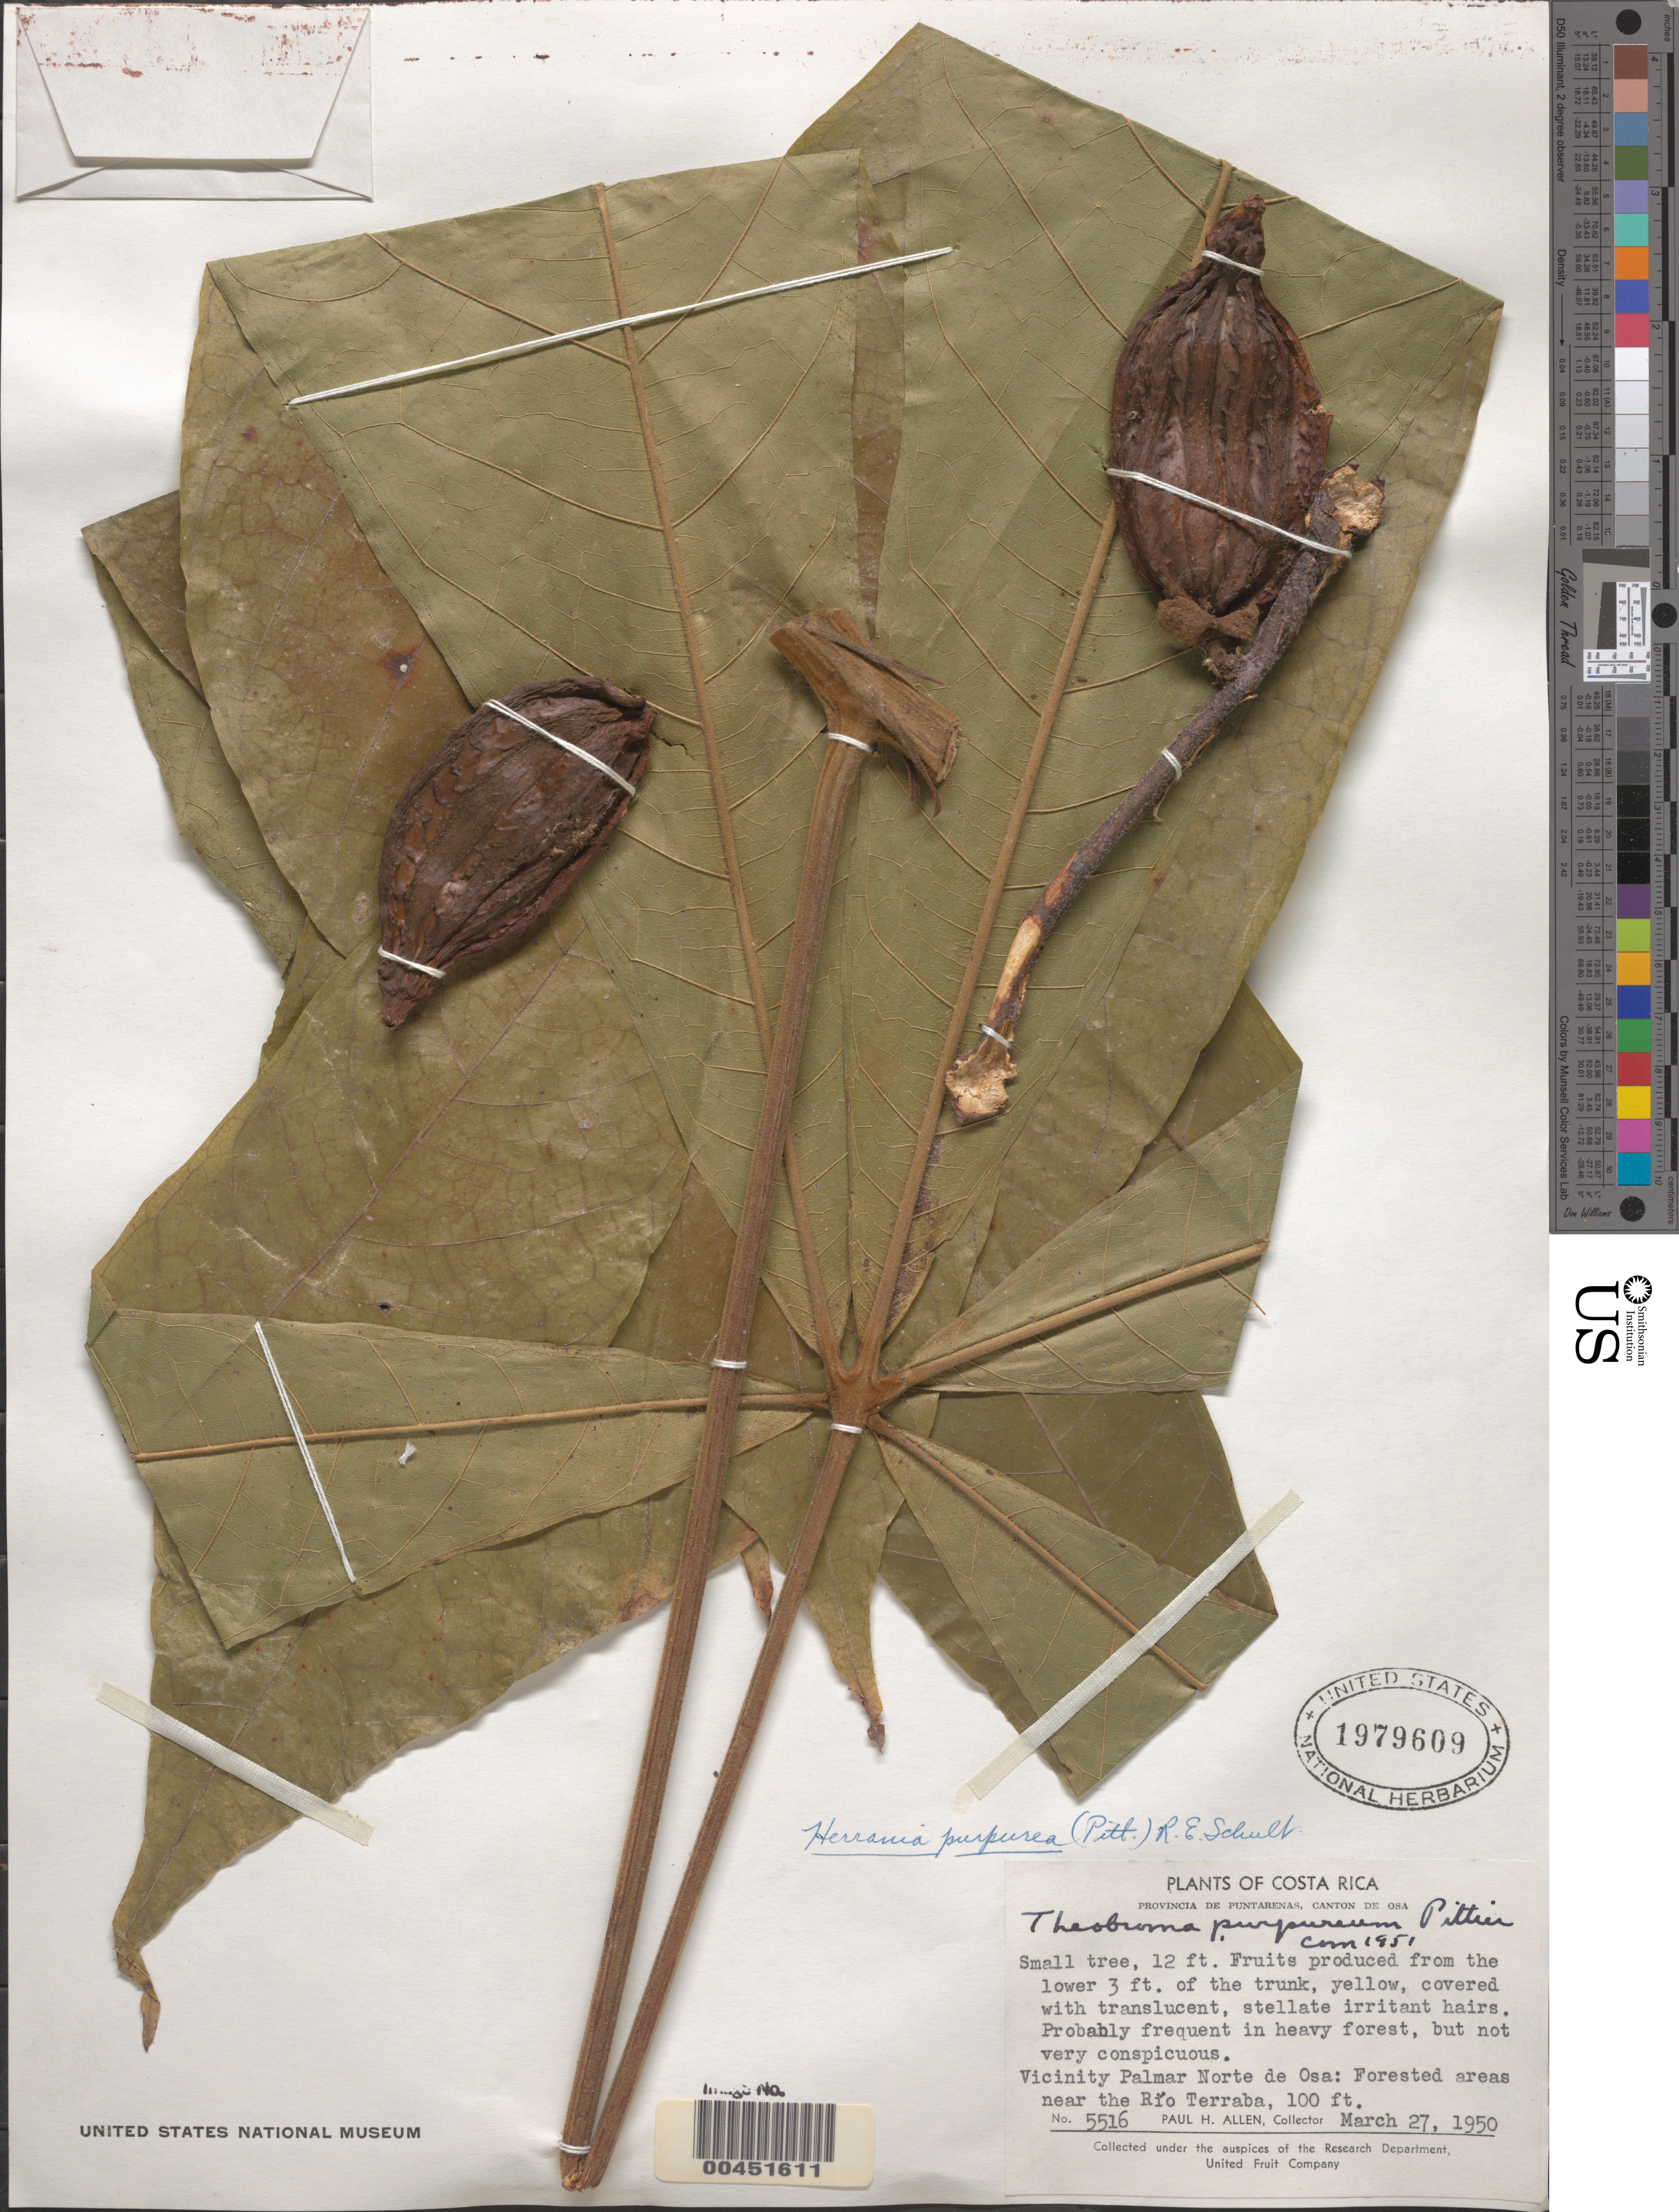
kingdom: Plantae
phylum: Tracheophyta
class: Magnoliopsida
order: Malvales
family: Malvaceae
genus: Theobroma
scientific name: Theobroma purpureum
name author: Pittier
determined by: Dorr, L. J., (BOT), Smithsonian Institution - National Museum of Natural History (UNITED STATES)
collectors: P. H. Allen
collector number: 5516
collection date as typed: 27 Mar 1950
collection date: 1950-03-27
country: Costa Rica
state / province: Puntarenas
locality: Vicinity Palmar Norte de Osa, near the Río Terraba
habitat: forested area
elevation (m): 100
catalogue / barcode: US 1979609